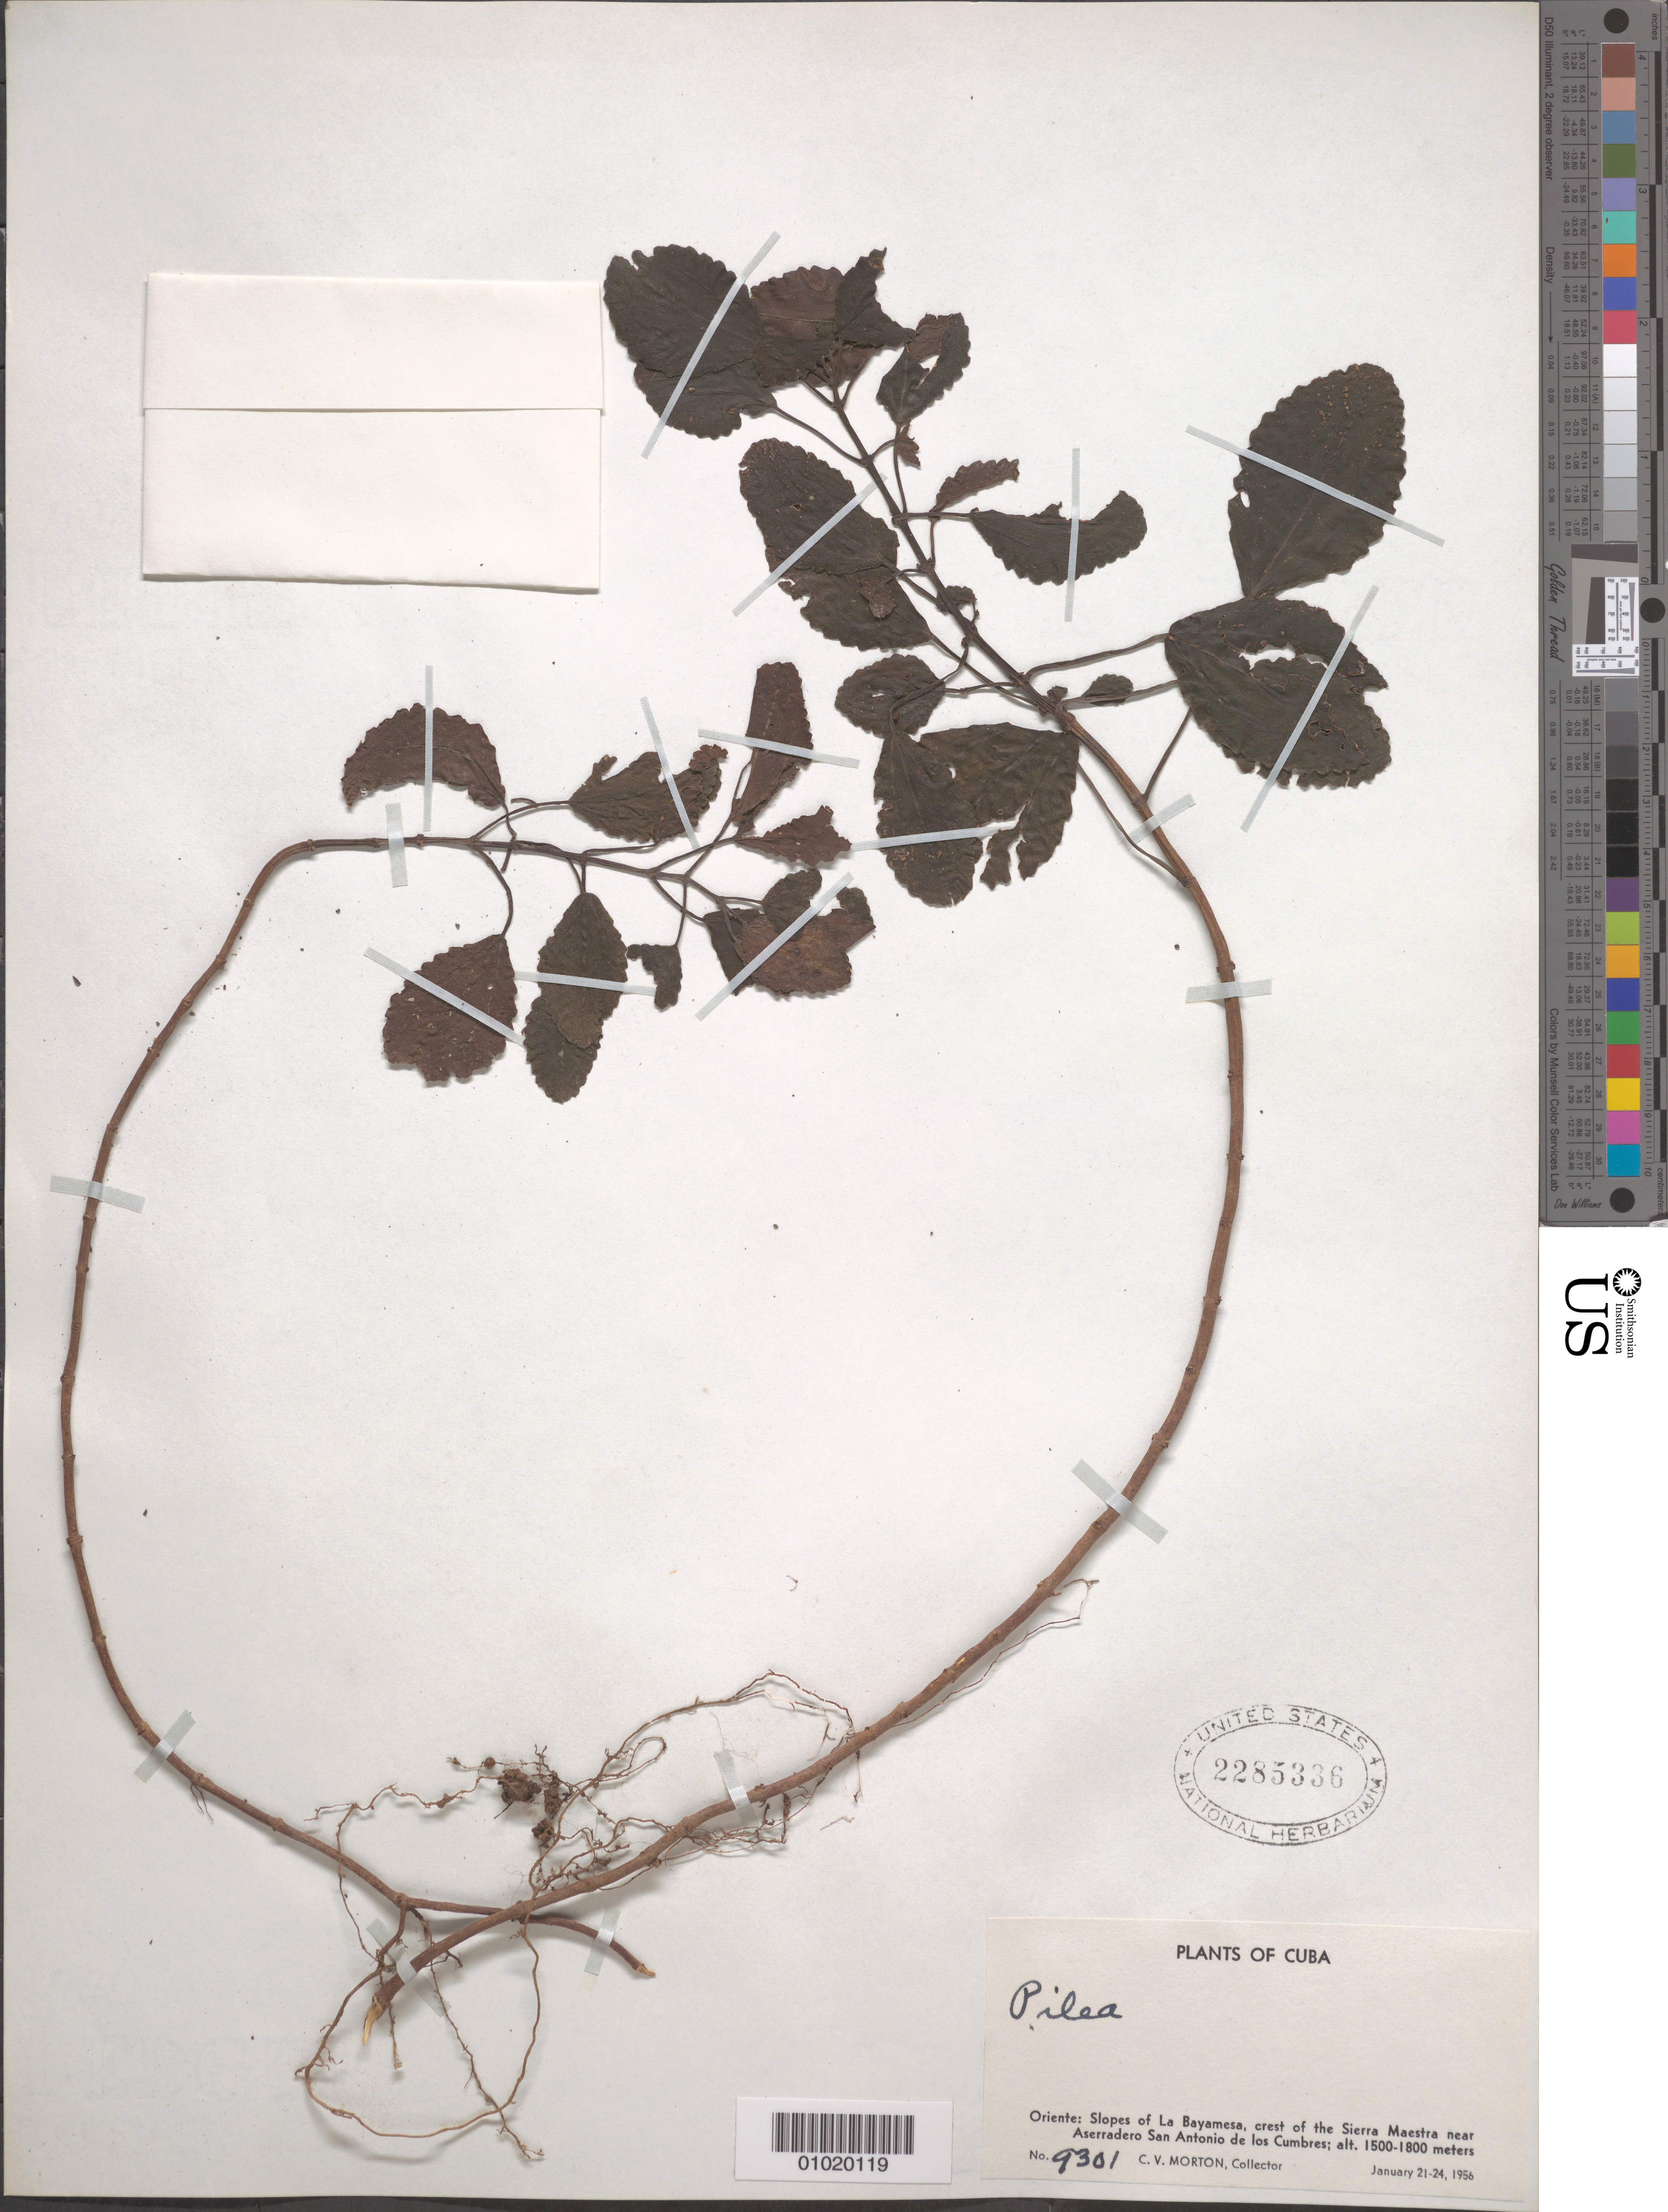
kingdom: Plantae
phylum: Tracheophyta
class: Magnoliopsida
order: Rosales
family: Urticaceae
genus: Pilea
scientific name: Pilea sp.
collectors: C. V. Morton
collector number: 9301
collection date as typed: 21 Jan 1956 to 24 Jan 1956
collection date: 1956-01-21/1956-01-24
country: Cuba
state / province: Oriente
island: Cuba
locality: Slopes of La Bayamesa, crest of the Sierra Maestra near Aserradero San Antonio de los Cumbres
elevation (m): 1500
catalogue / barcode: US 2285336